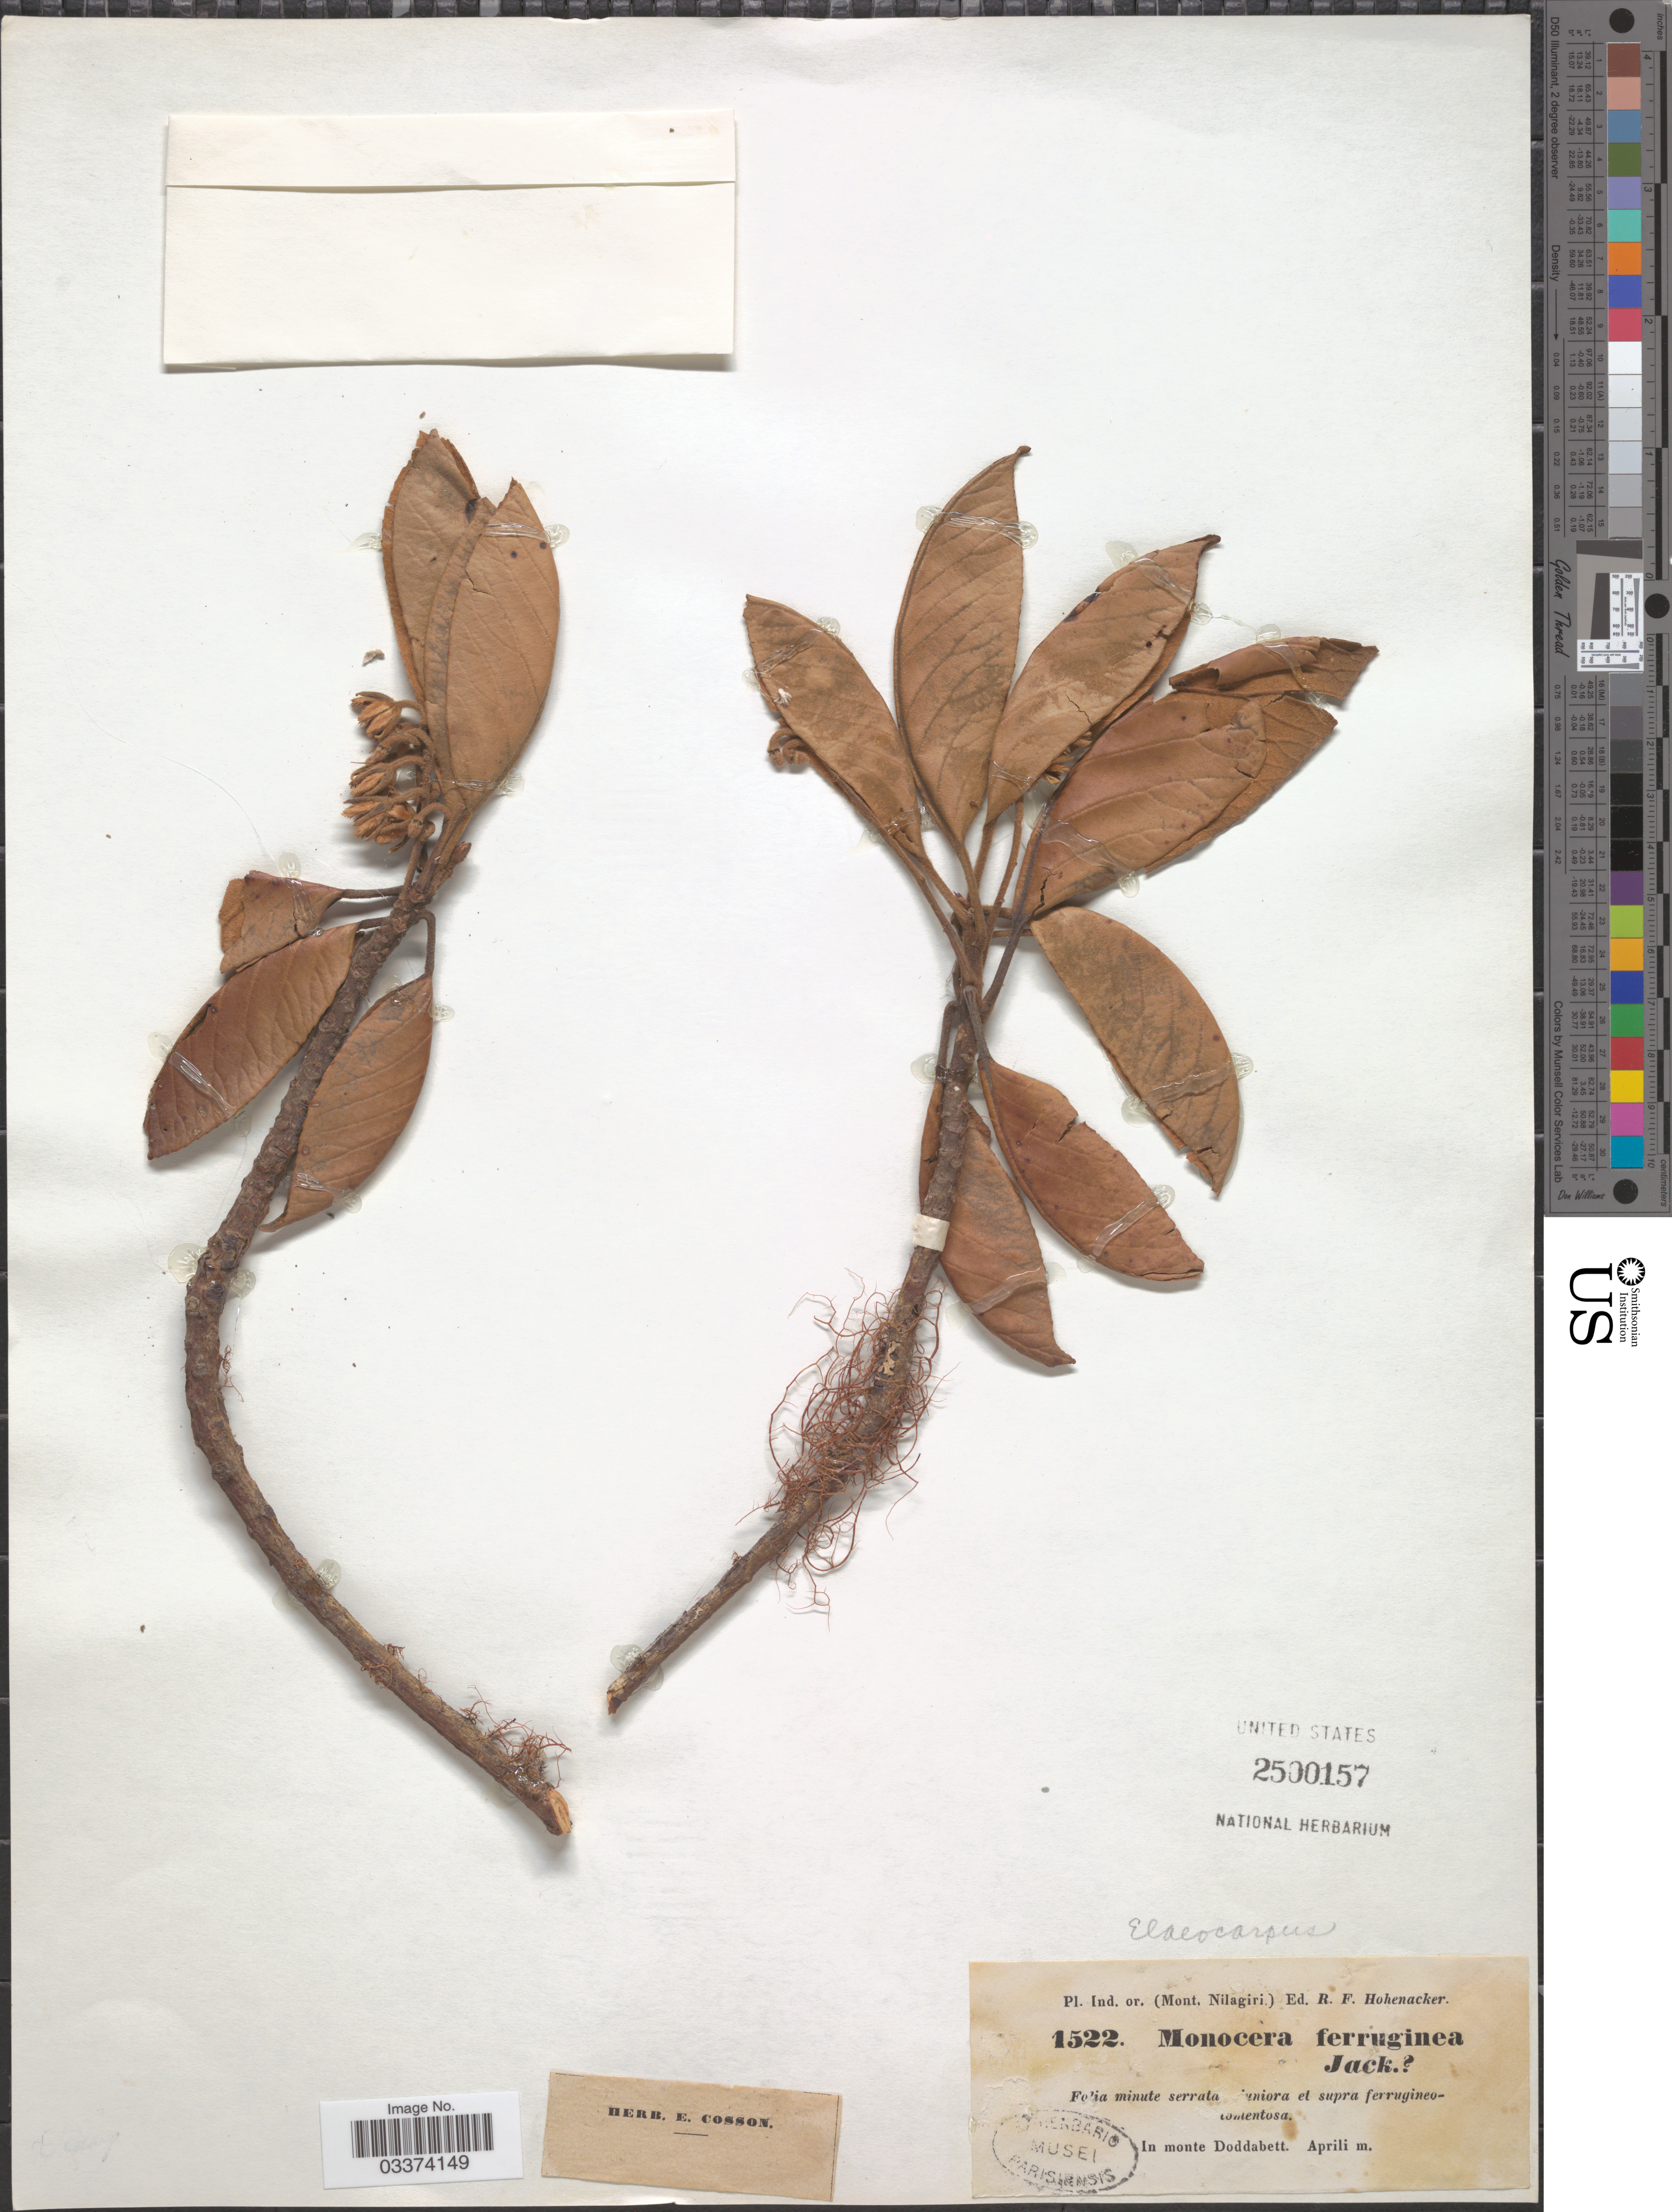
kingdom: Plantae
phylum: Tracheophyta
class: Magnoliopsida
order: Oxalidales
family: Elaeocarpaceae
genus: Elaeocarpus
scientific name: Elaeocarpus sp.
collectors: R. F. Hohenacker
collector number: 1522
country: India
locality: Ind. or. (Mont. Nilagiri.) In monte Doddabett.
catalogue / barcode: US 2500157